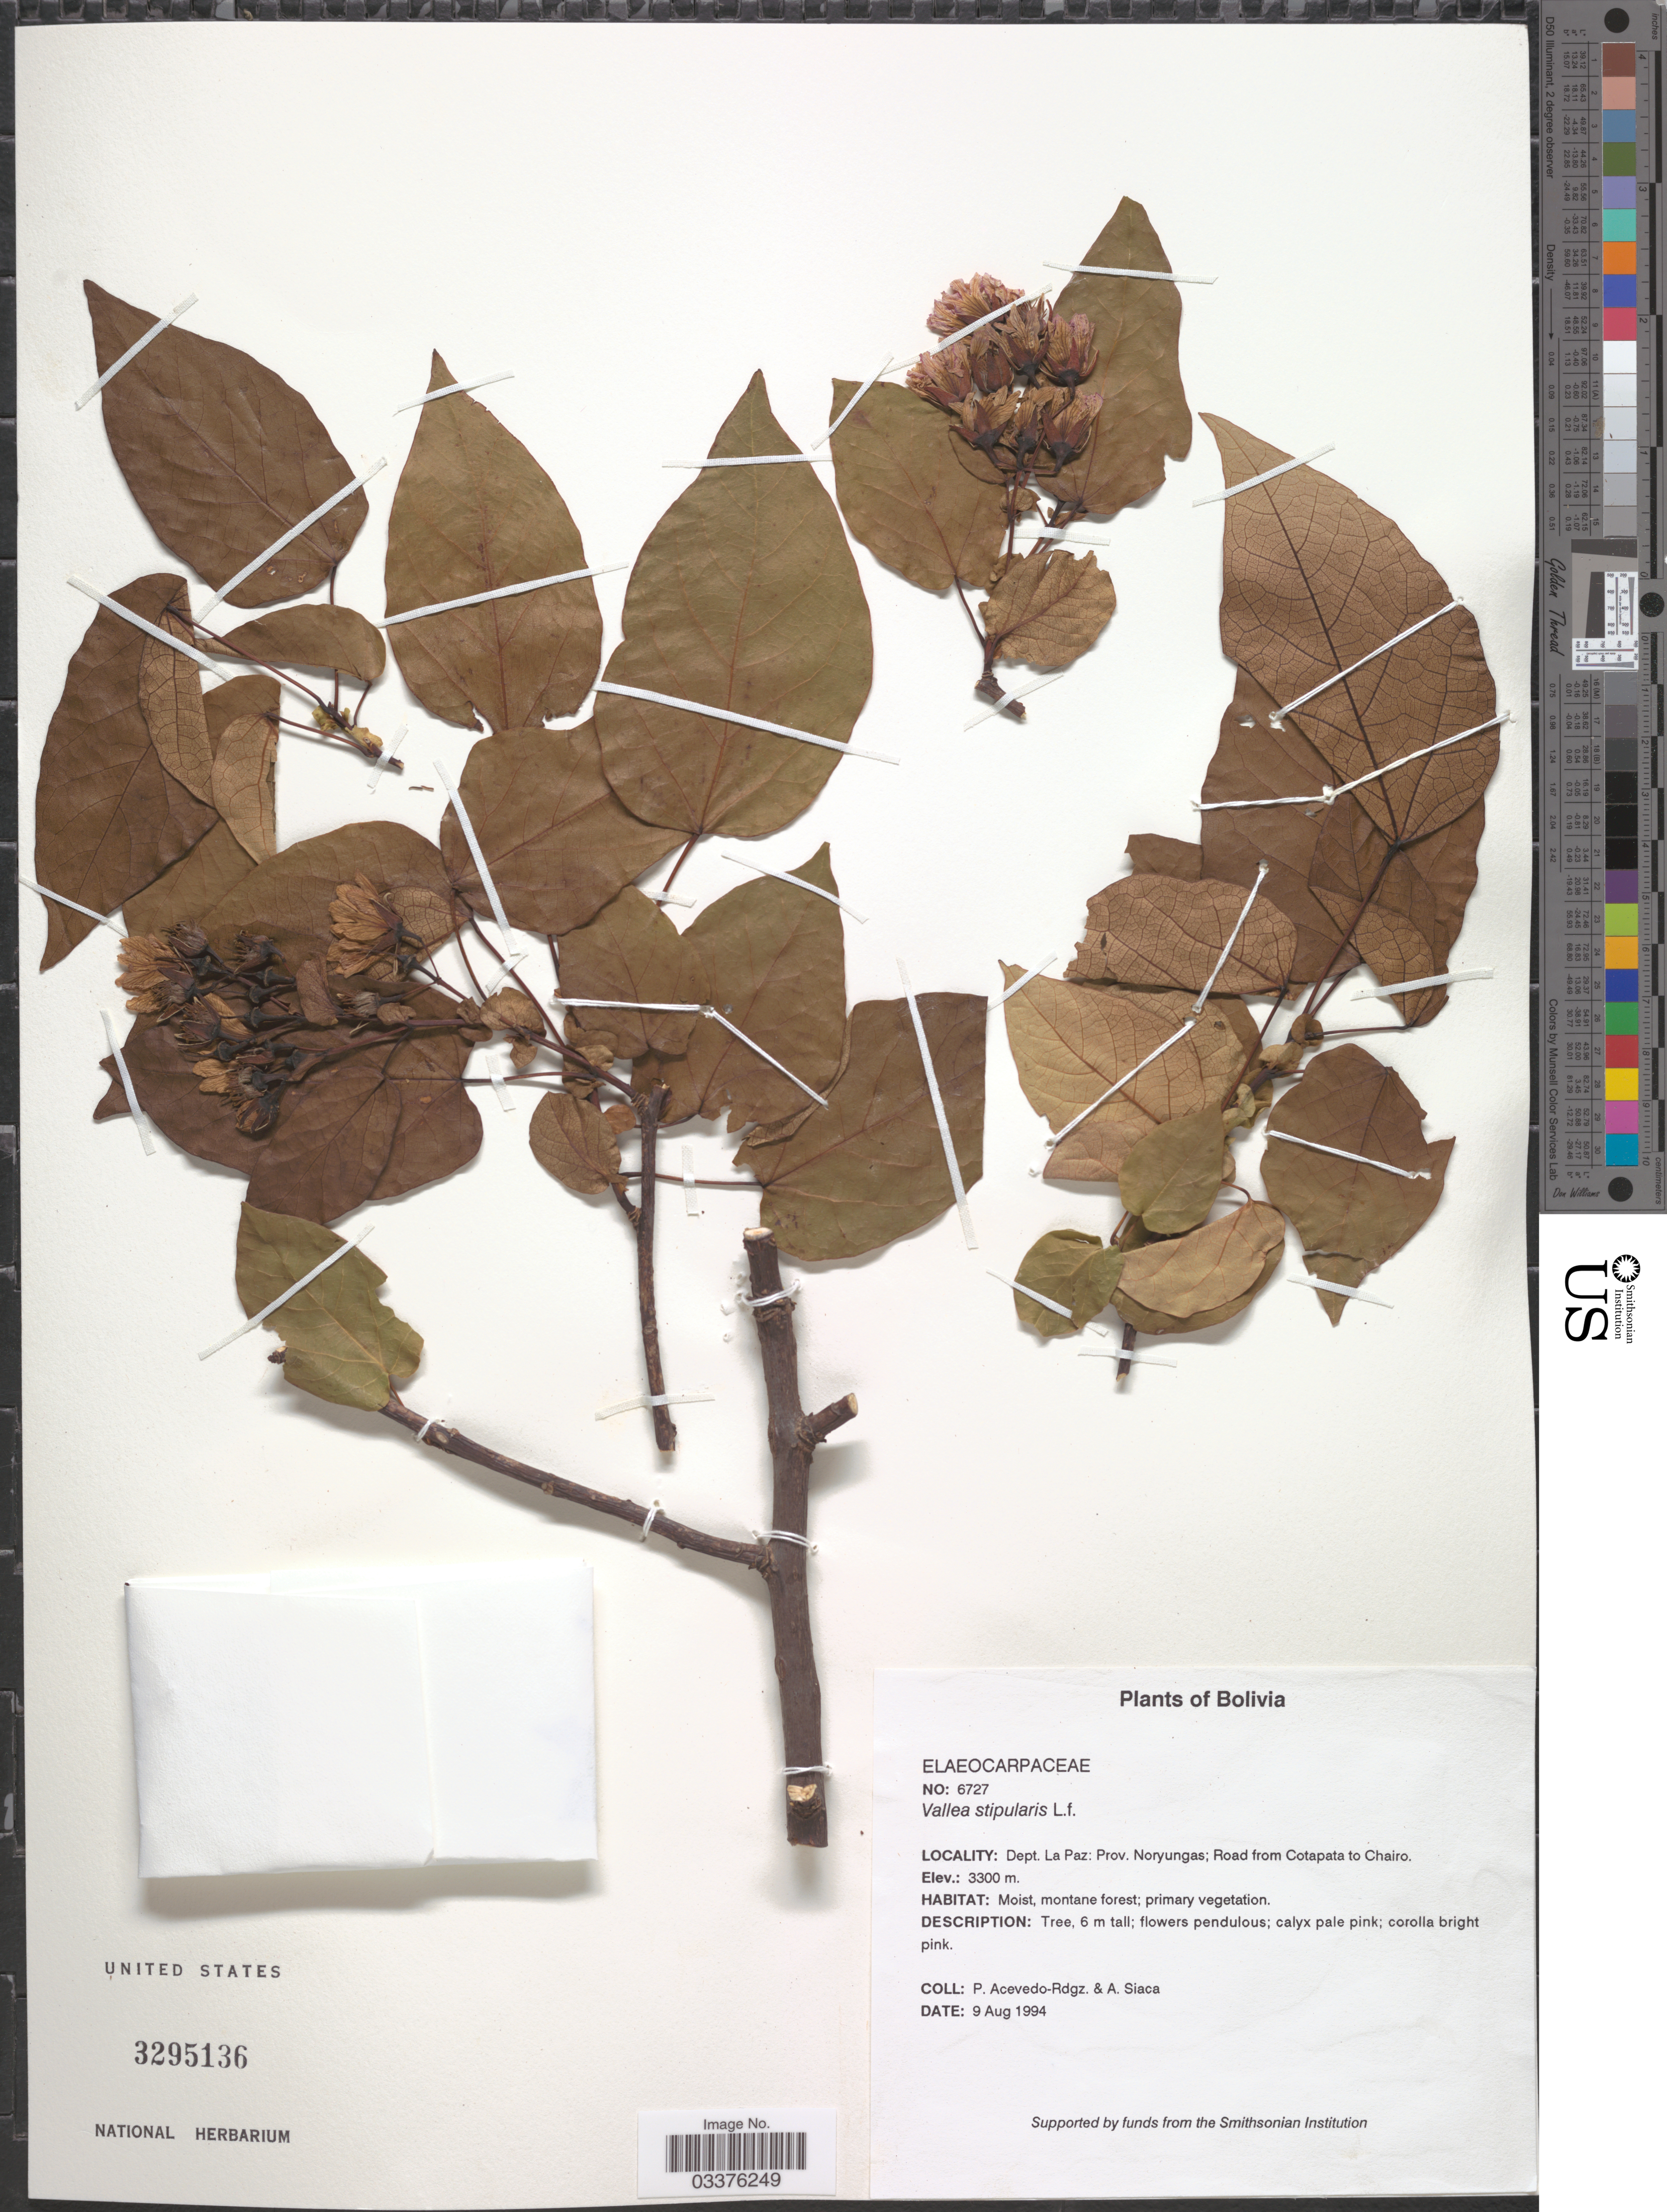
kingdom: Plantae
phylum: Tracheophyta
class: Magnoliopsida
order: Oxalidales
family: Elaeocarpaceae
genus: Vallea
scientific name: Vallea stipularis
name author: L. f.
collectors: P. Acevedo-Rodr. & A. Siaca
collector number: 6727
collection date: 1994-08-09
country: Bolivia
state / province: La Paz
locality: Dept. La Paz: Prov. Noryungas; Road from Cotapata to Chairo.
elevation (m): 3300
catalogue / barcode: US 3295136